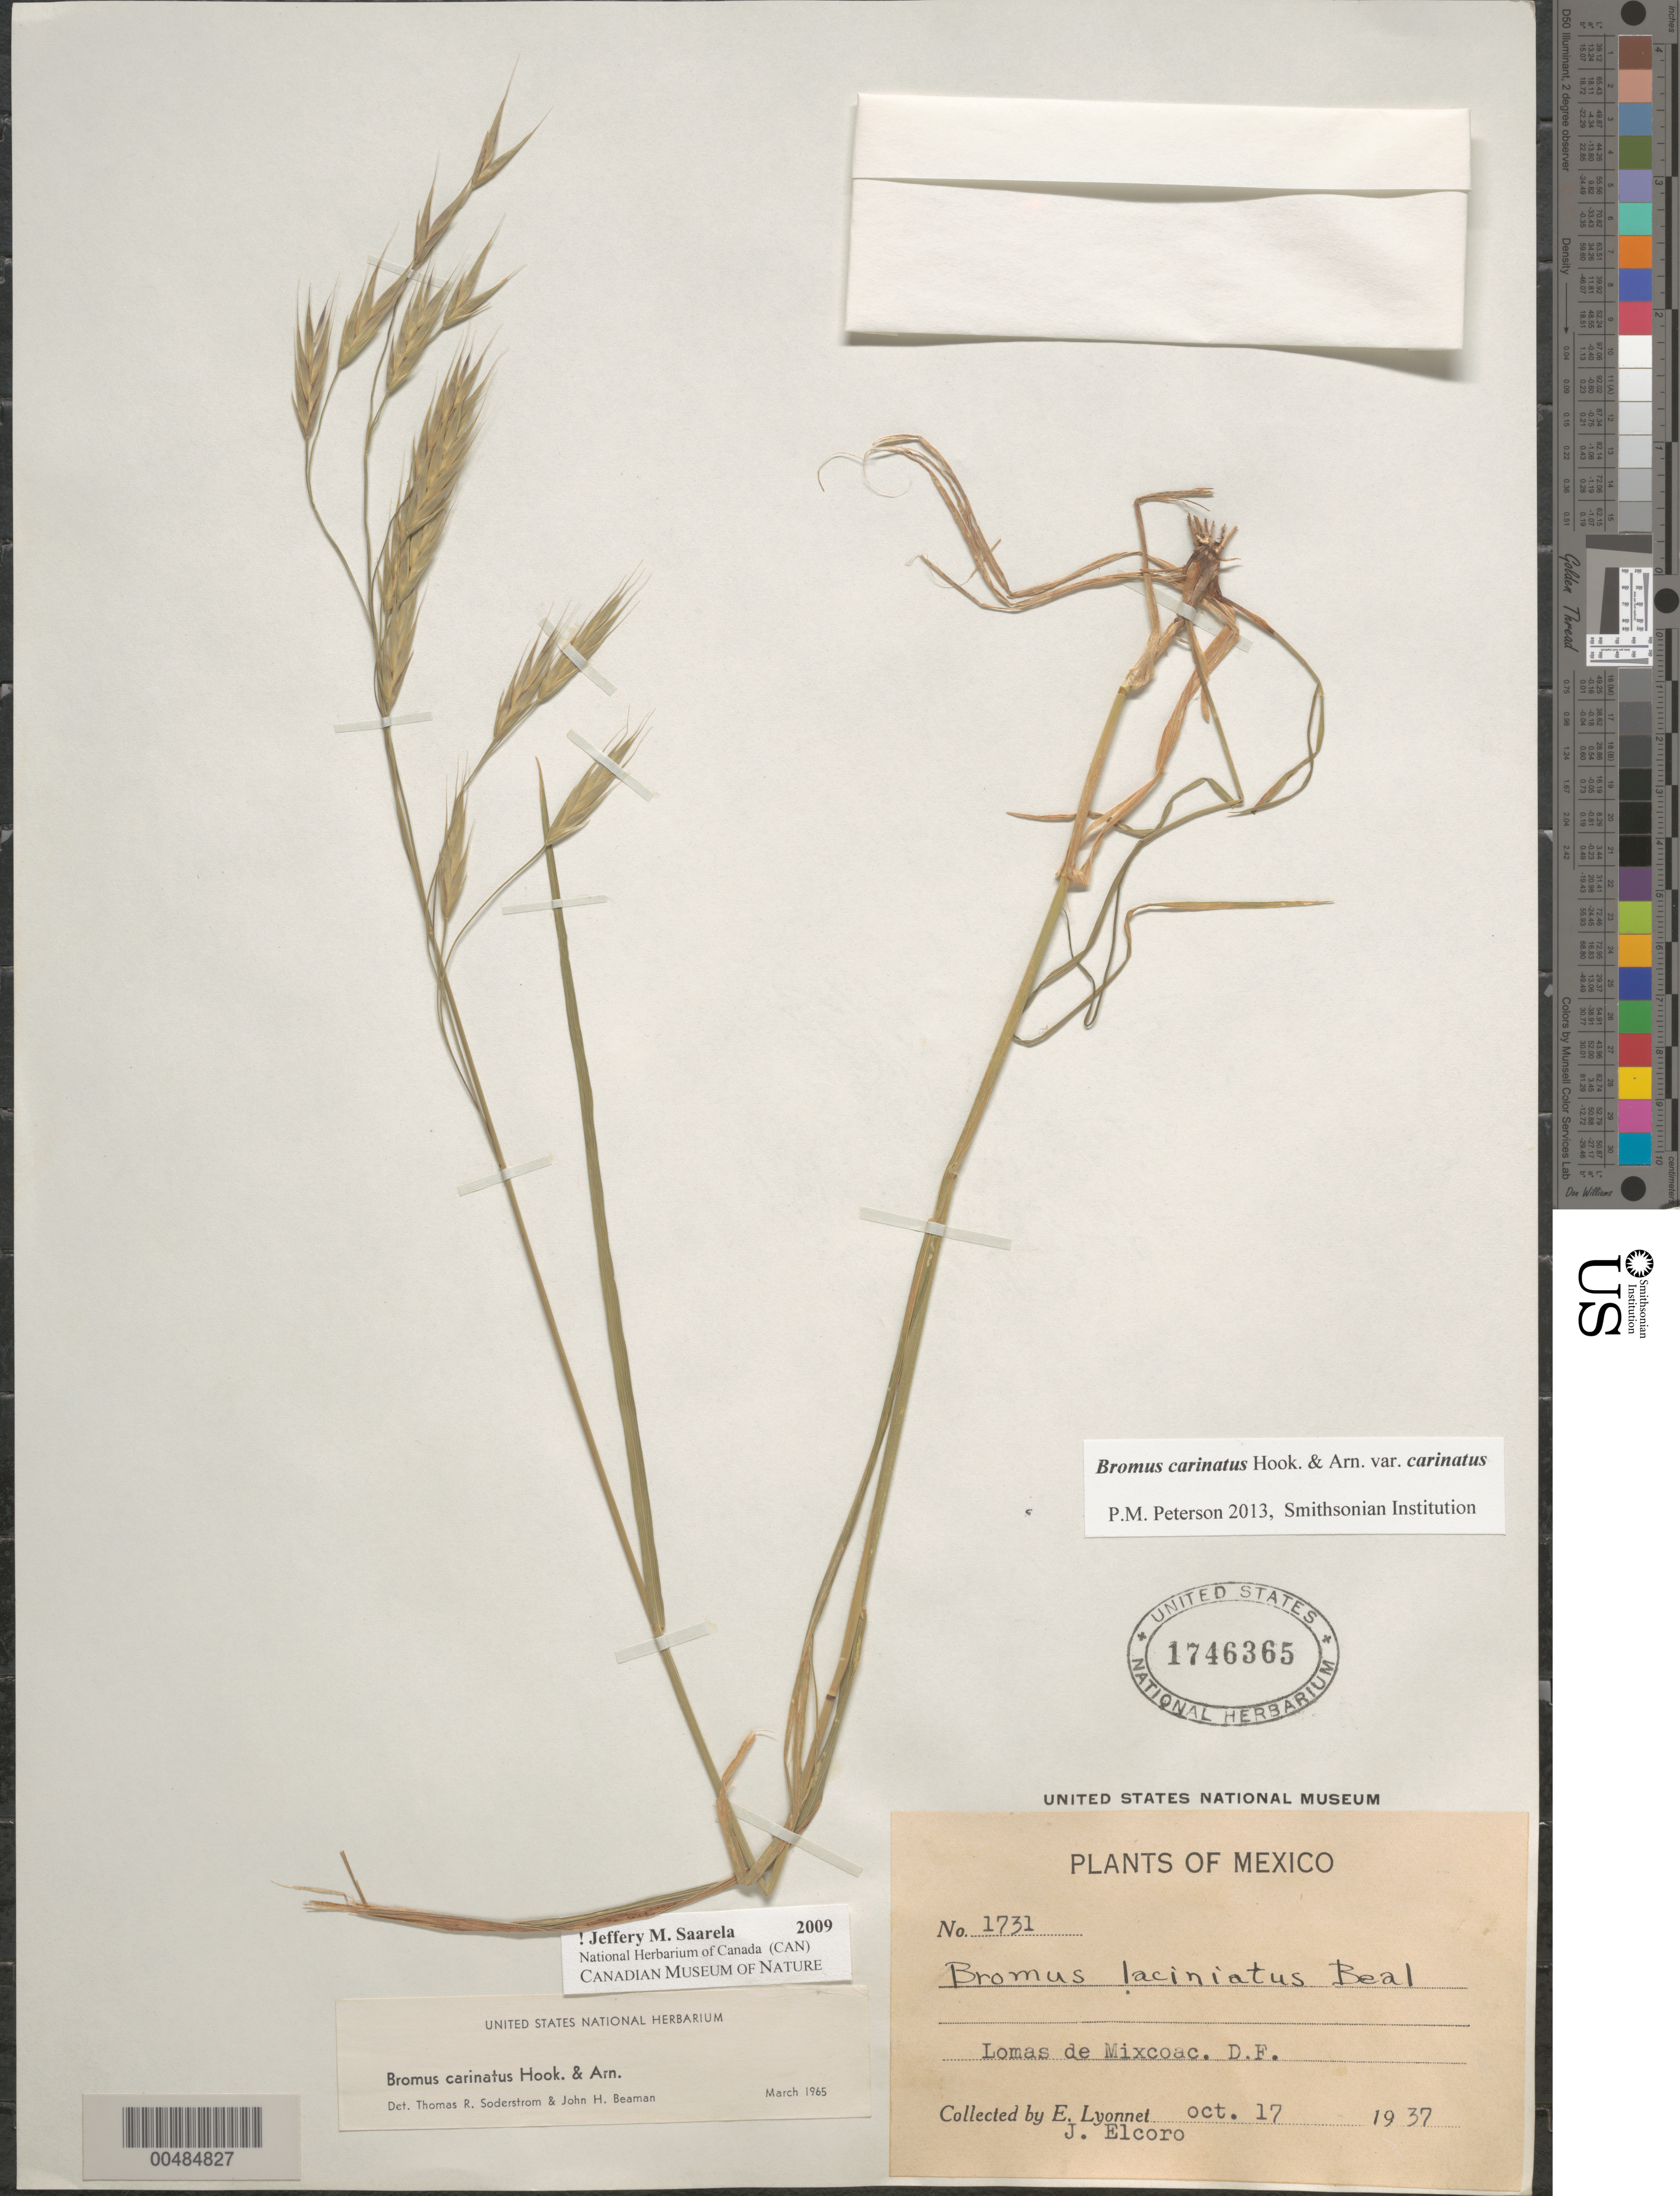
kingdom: Plantae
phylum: Tracheophyta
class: Liliopsida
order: Poales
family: Poaceae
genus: Bromus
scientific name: Bromus carinatus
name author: Hook. & Arn.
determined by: Soderstrom, T. R.; Beaman, J. H.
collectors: Bro. E. Lyonnet & J. Elcoro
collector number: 1731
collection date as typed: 17 Oct 1937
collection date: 1937-10-17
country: Mexico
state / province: Distrito Federal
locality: Lomas de Mixcoac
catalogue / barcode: US 1746365